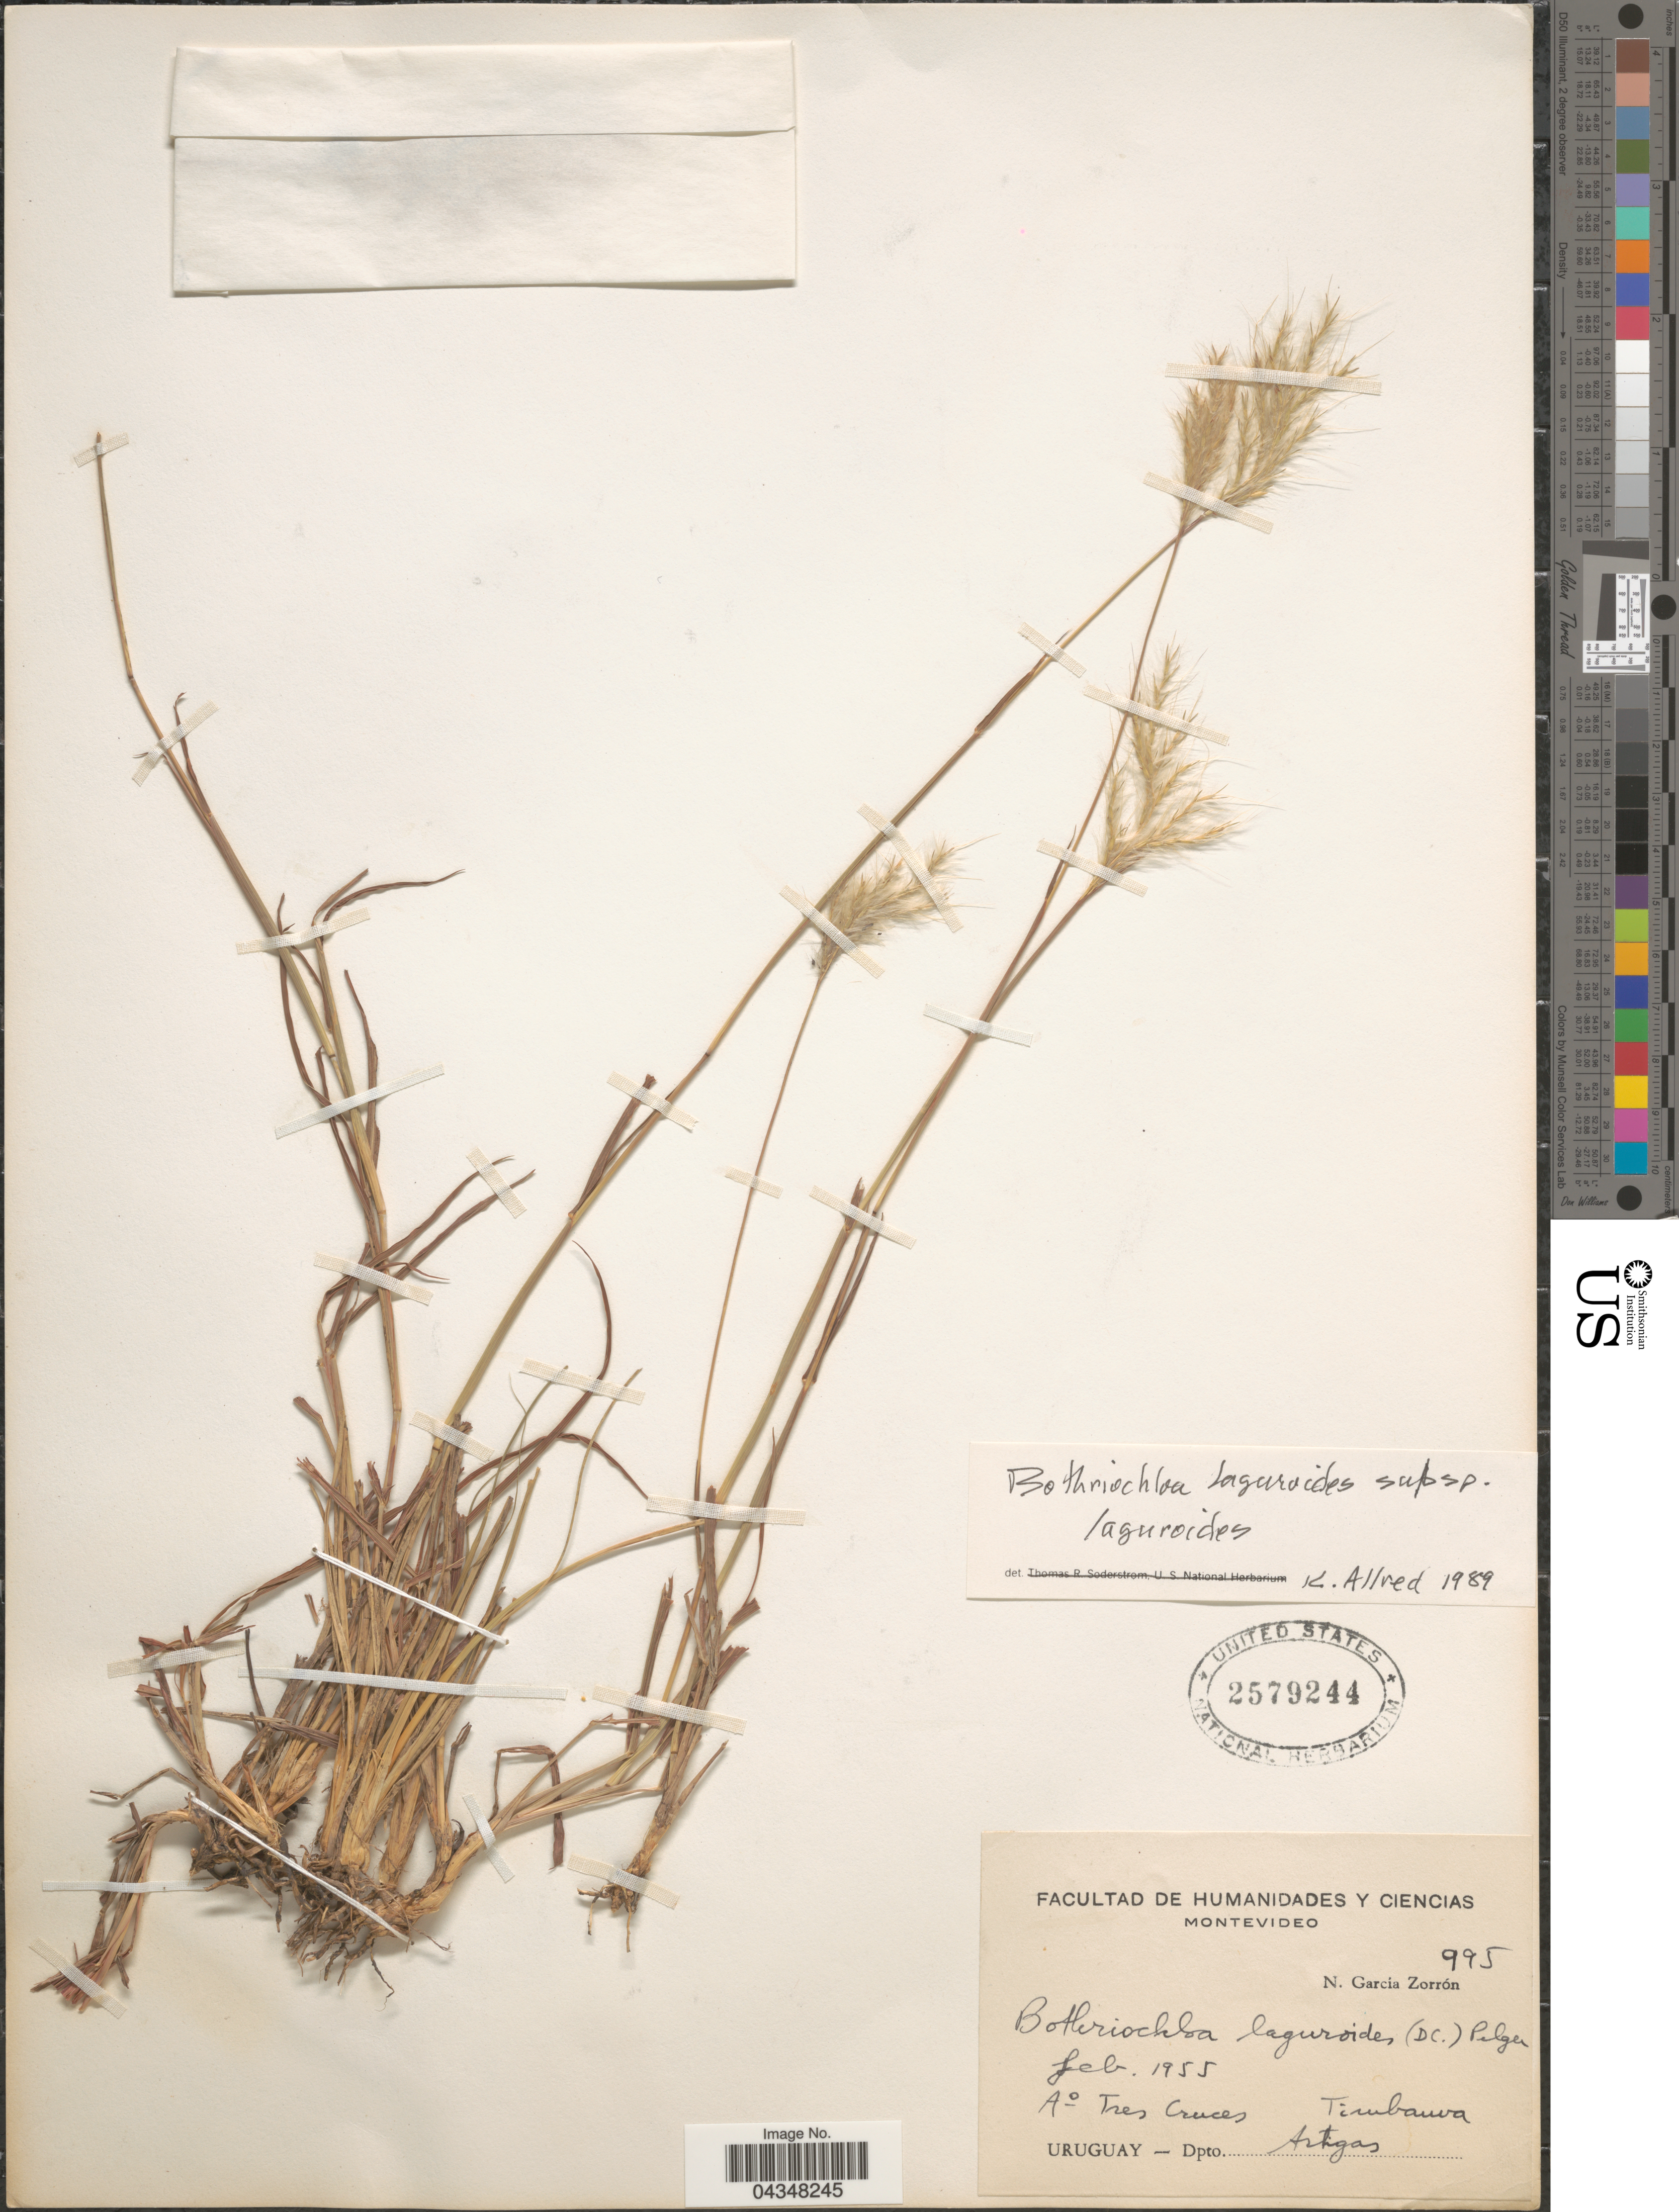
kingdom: Plantae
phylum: Tracheophyta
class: Liliopsida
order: Poales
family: Poaceae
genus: Bothriochloa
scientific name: Bothriochloa laguroides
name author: (DC.) Herter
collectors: N. Garcia Zorron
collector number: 995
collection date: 1955-02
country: Uruguay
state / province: Artigas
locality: A° Tres Cruces. Timbauva. Dpto. Artigas.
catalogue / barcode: US 2579244